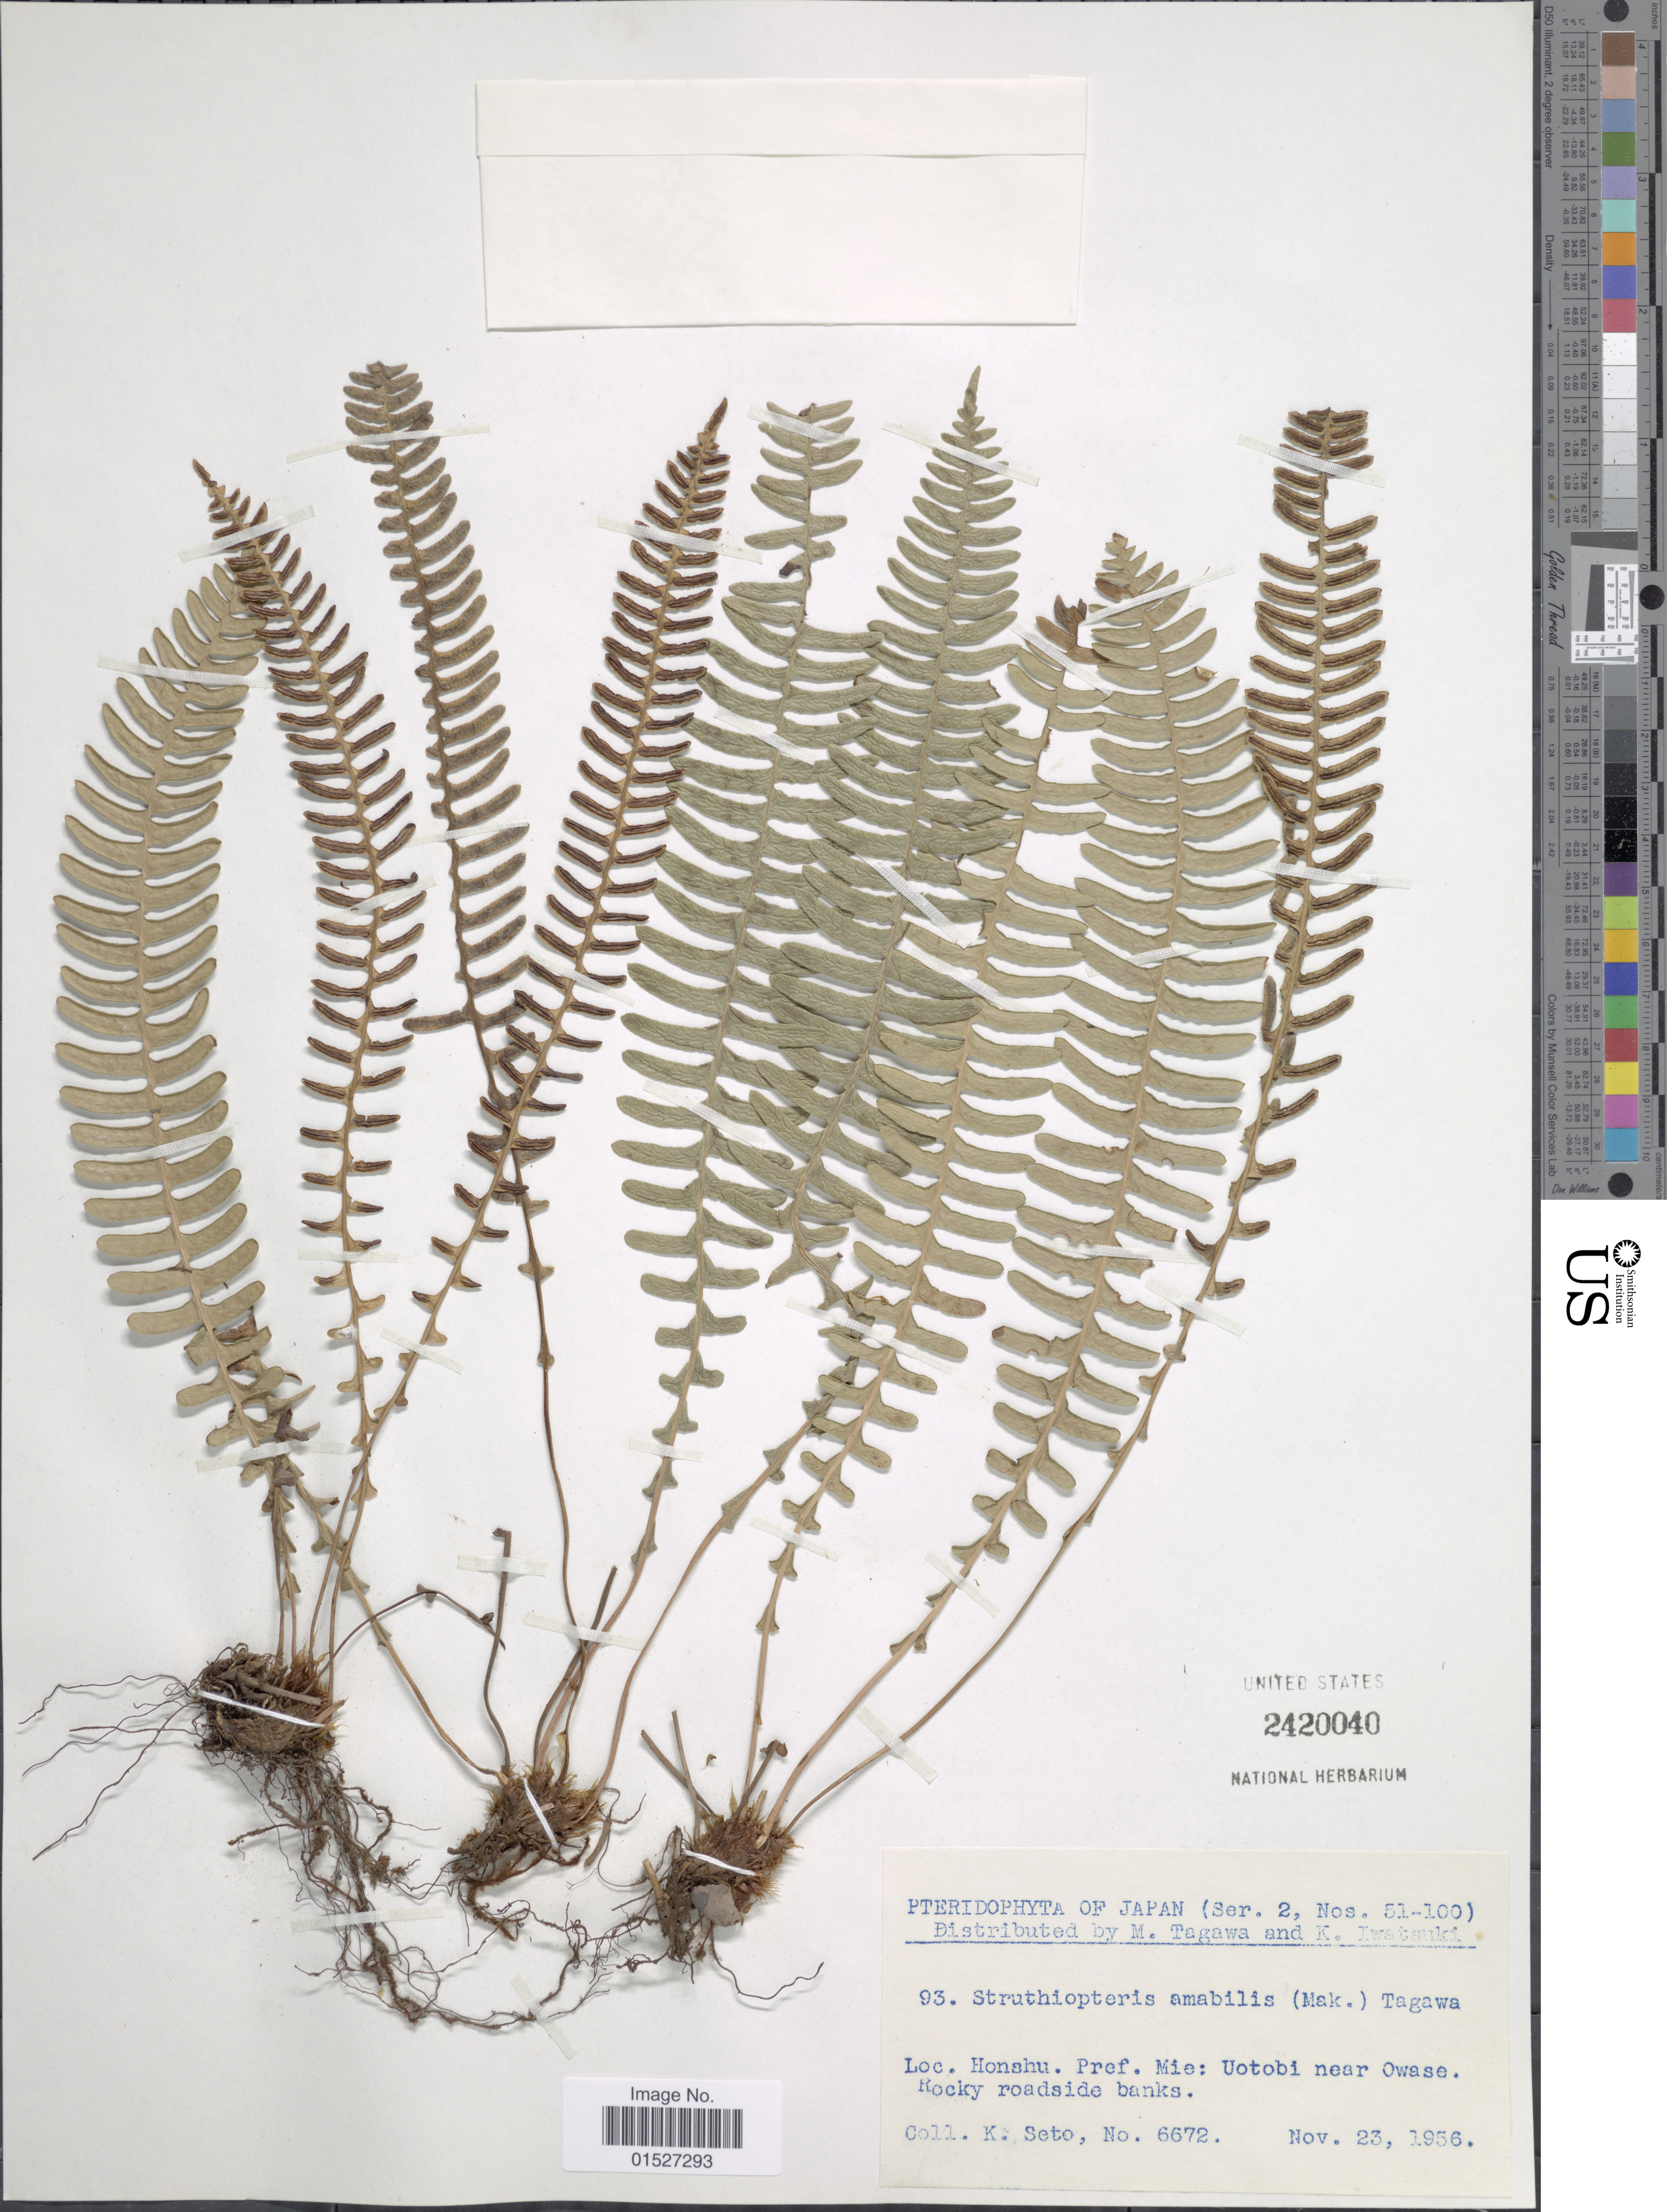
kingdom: Plantae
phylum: Tracheophyta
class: Polypodiopsida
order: Polypodiales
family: Blechnaceae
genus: Blechnum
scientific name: Blechnum amabile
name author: Makino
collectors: K. Seto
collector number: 6672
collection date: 1956-11-23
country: Japan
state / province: Mie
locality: Honshu. Pref. Mie: Uotobi near Owase.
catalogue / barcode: US 2420040